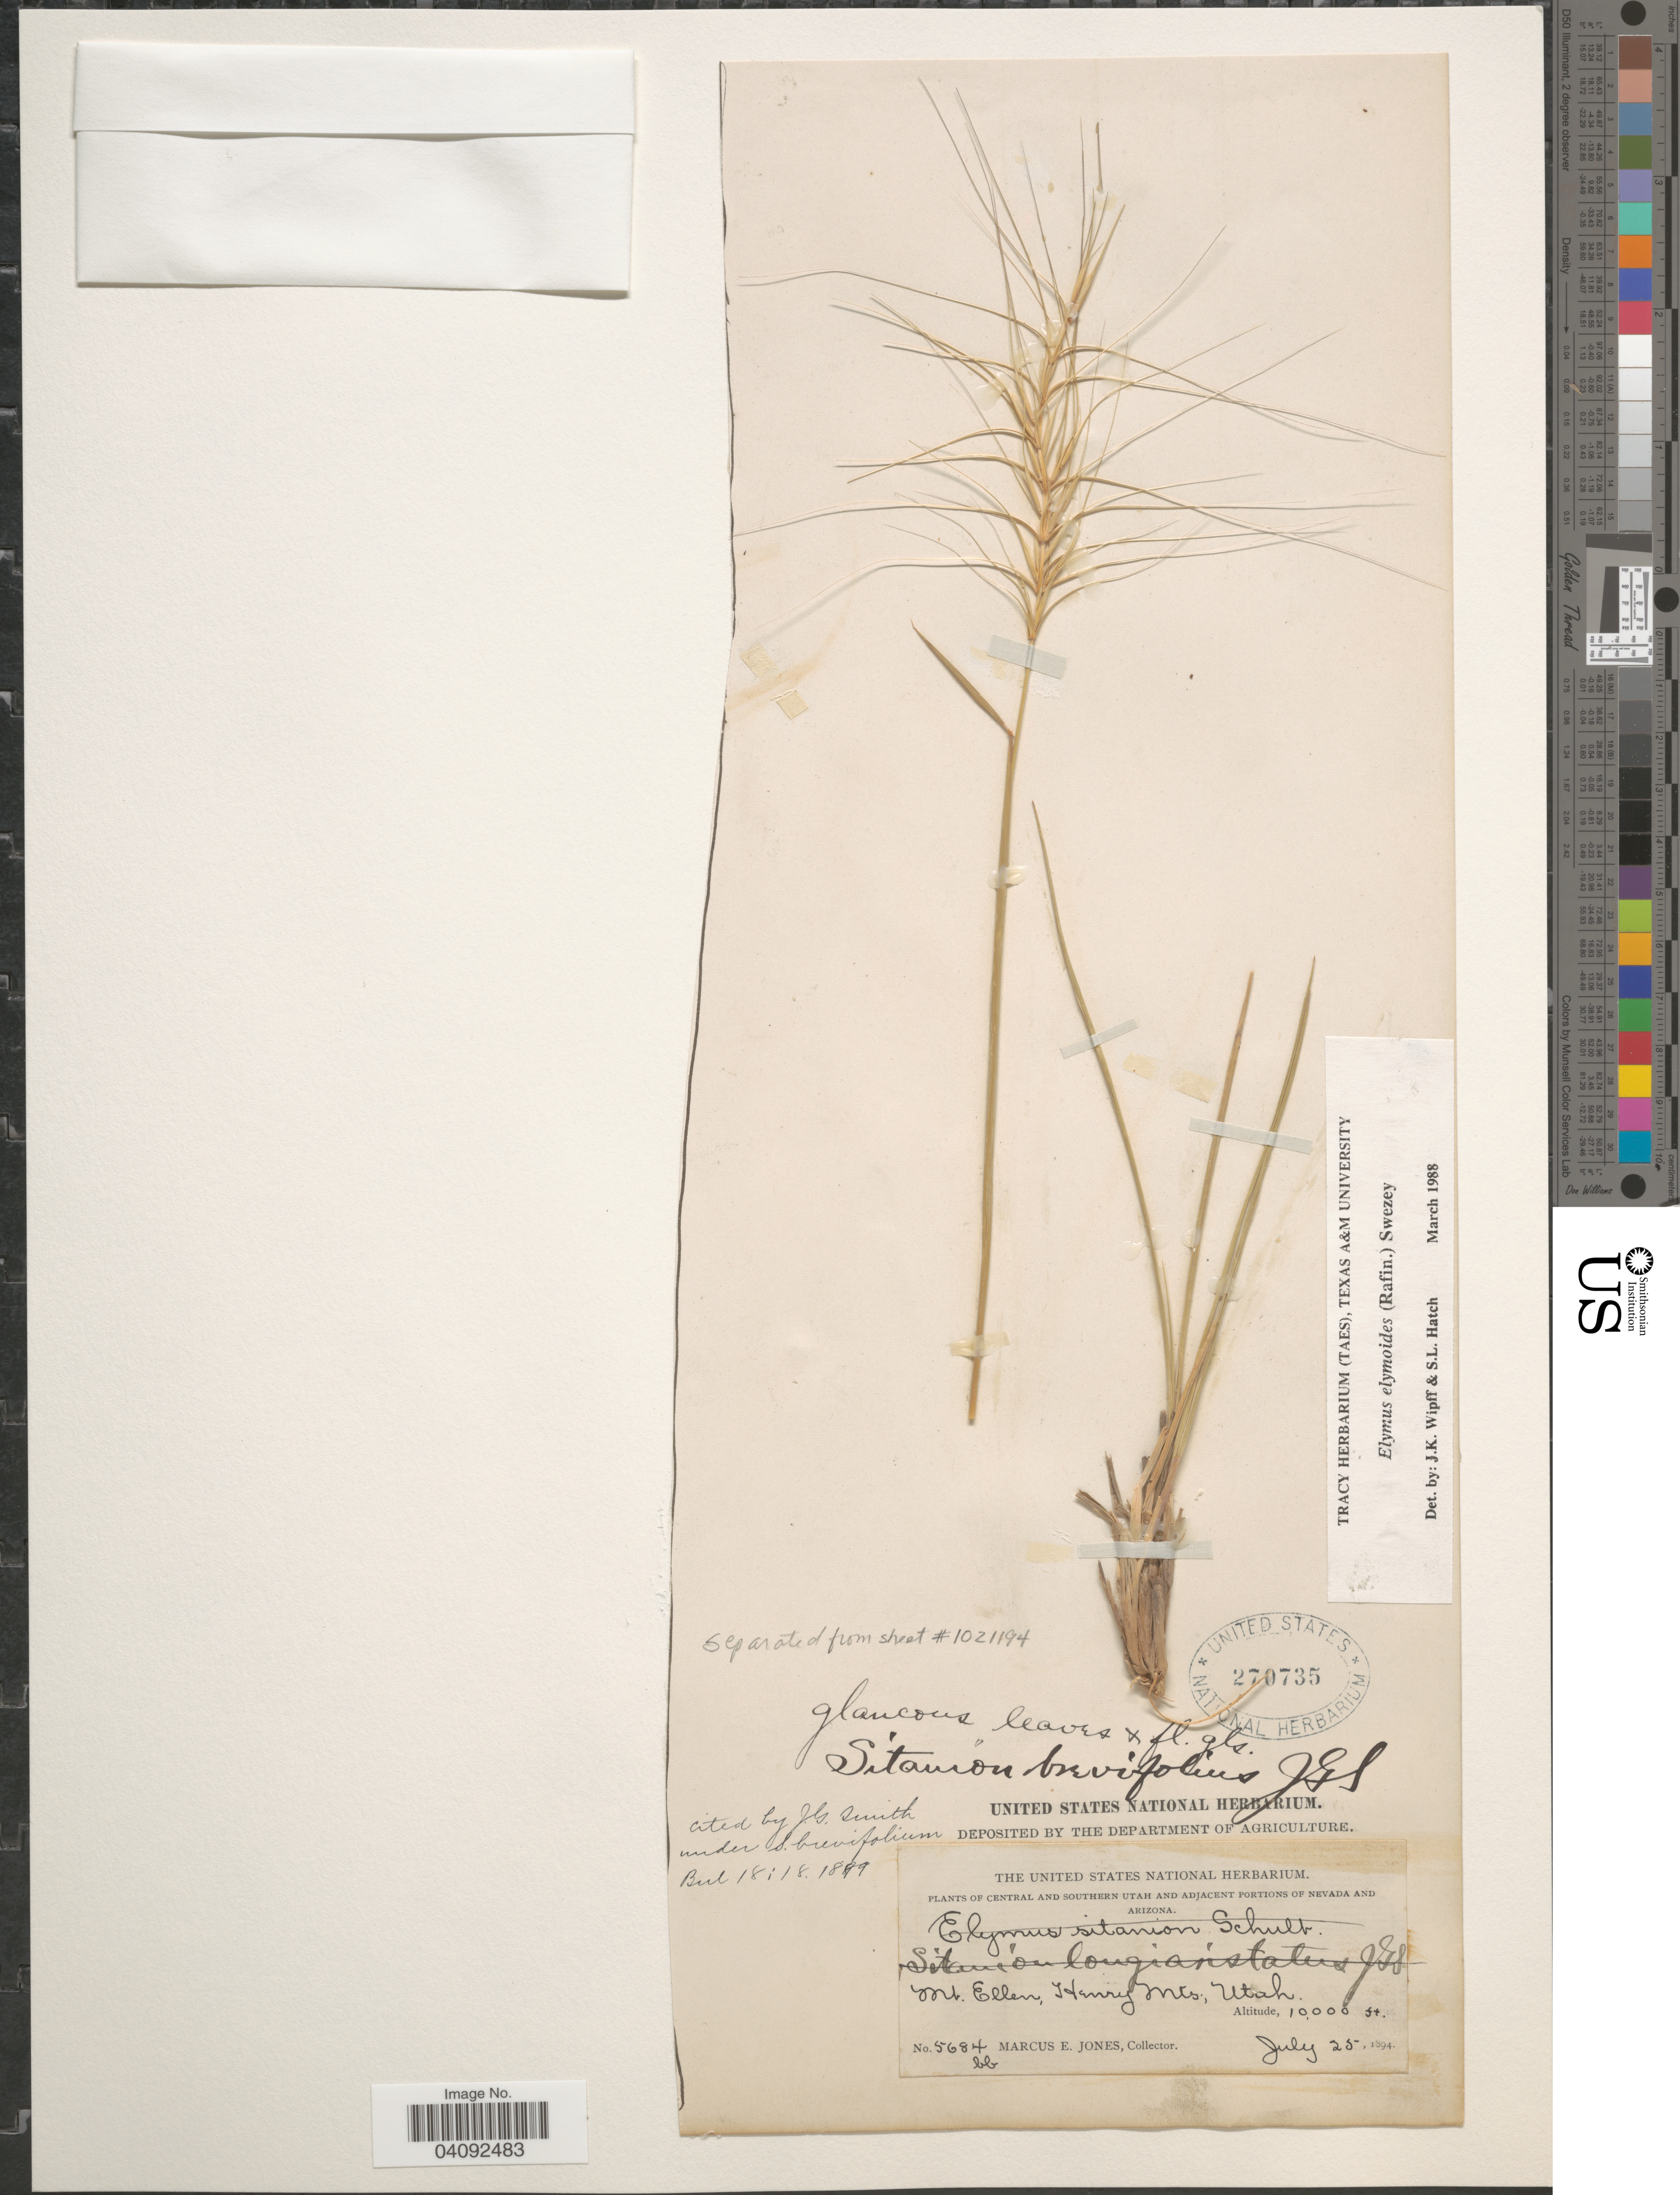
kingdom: Plantae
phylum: Tracheophyta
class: Liliopsida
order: Poales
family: Poaceae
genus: Elymus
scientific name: Elymus elymoides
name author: (Raf.) Swezey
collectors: M. E. Jones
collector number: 5684bb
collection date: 1894-07-25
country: United States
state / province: Utah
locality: Mt. Ellen, Henry Mts.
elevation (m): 3048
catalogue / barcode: US 270735